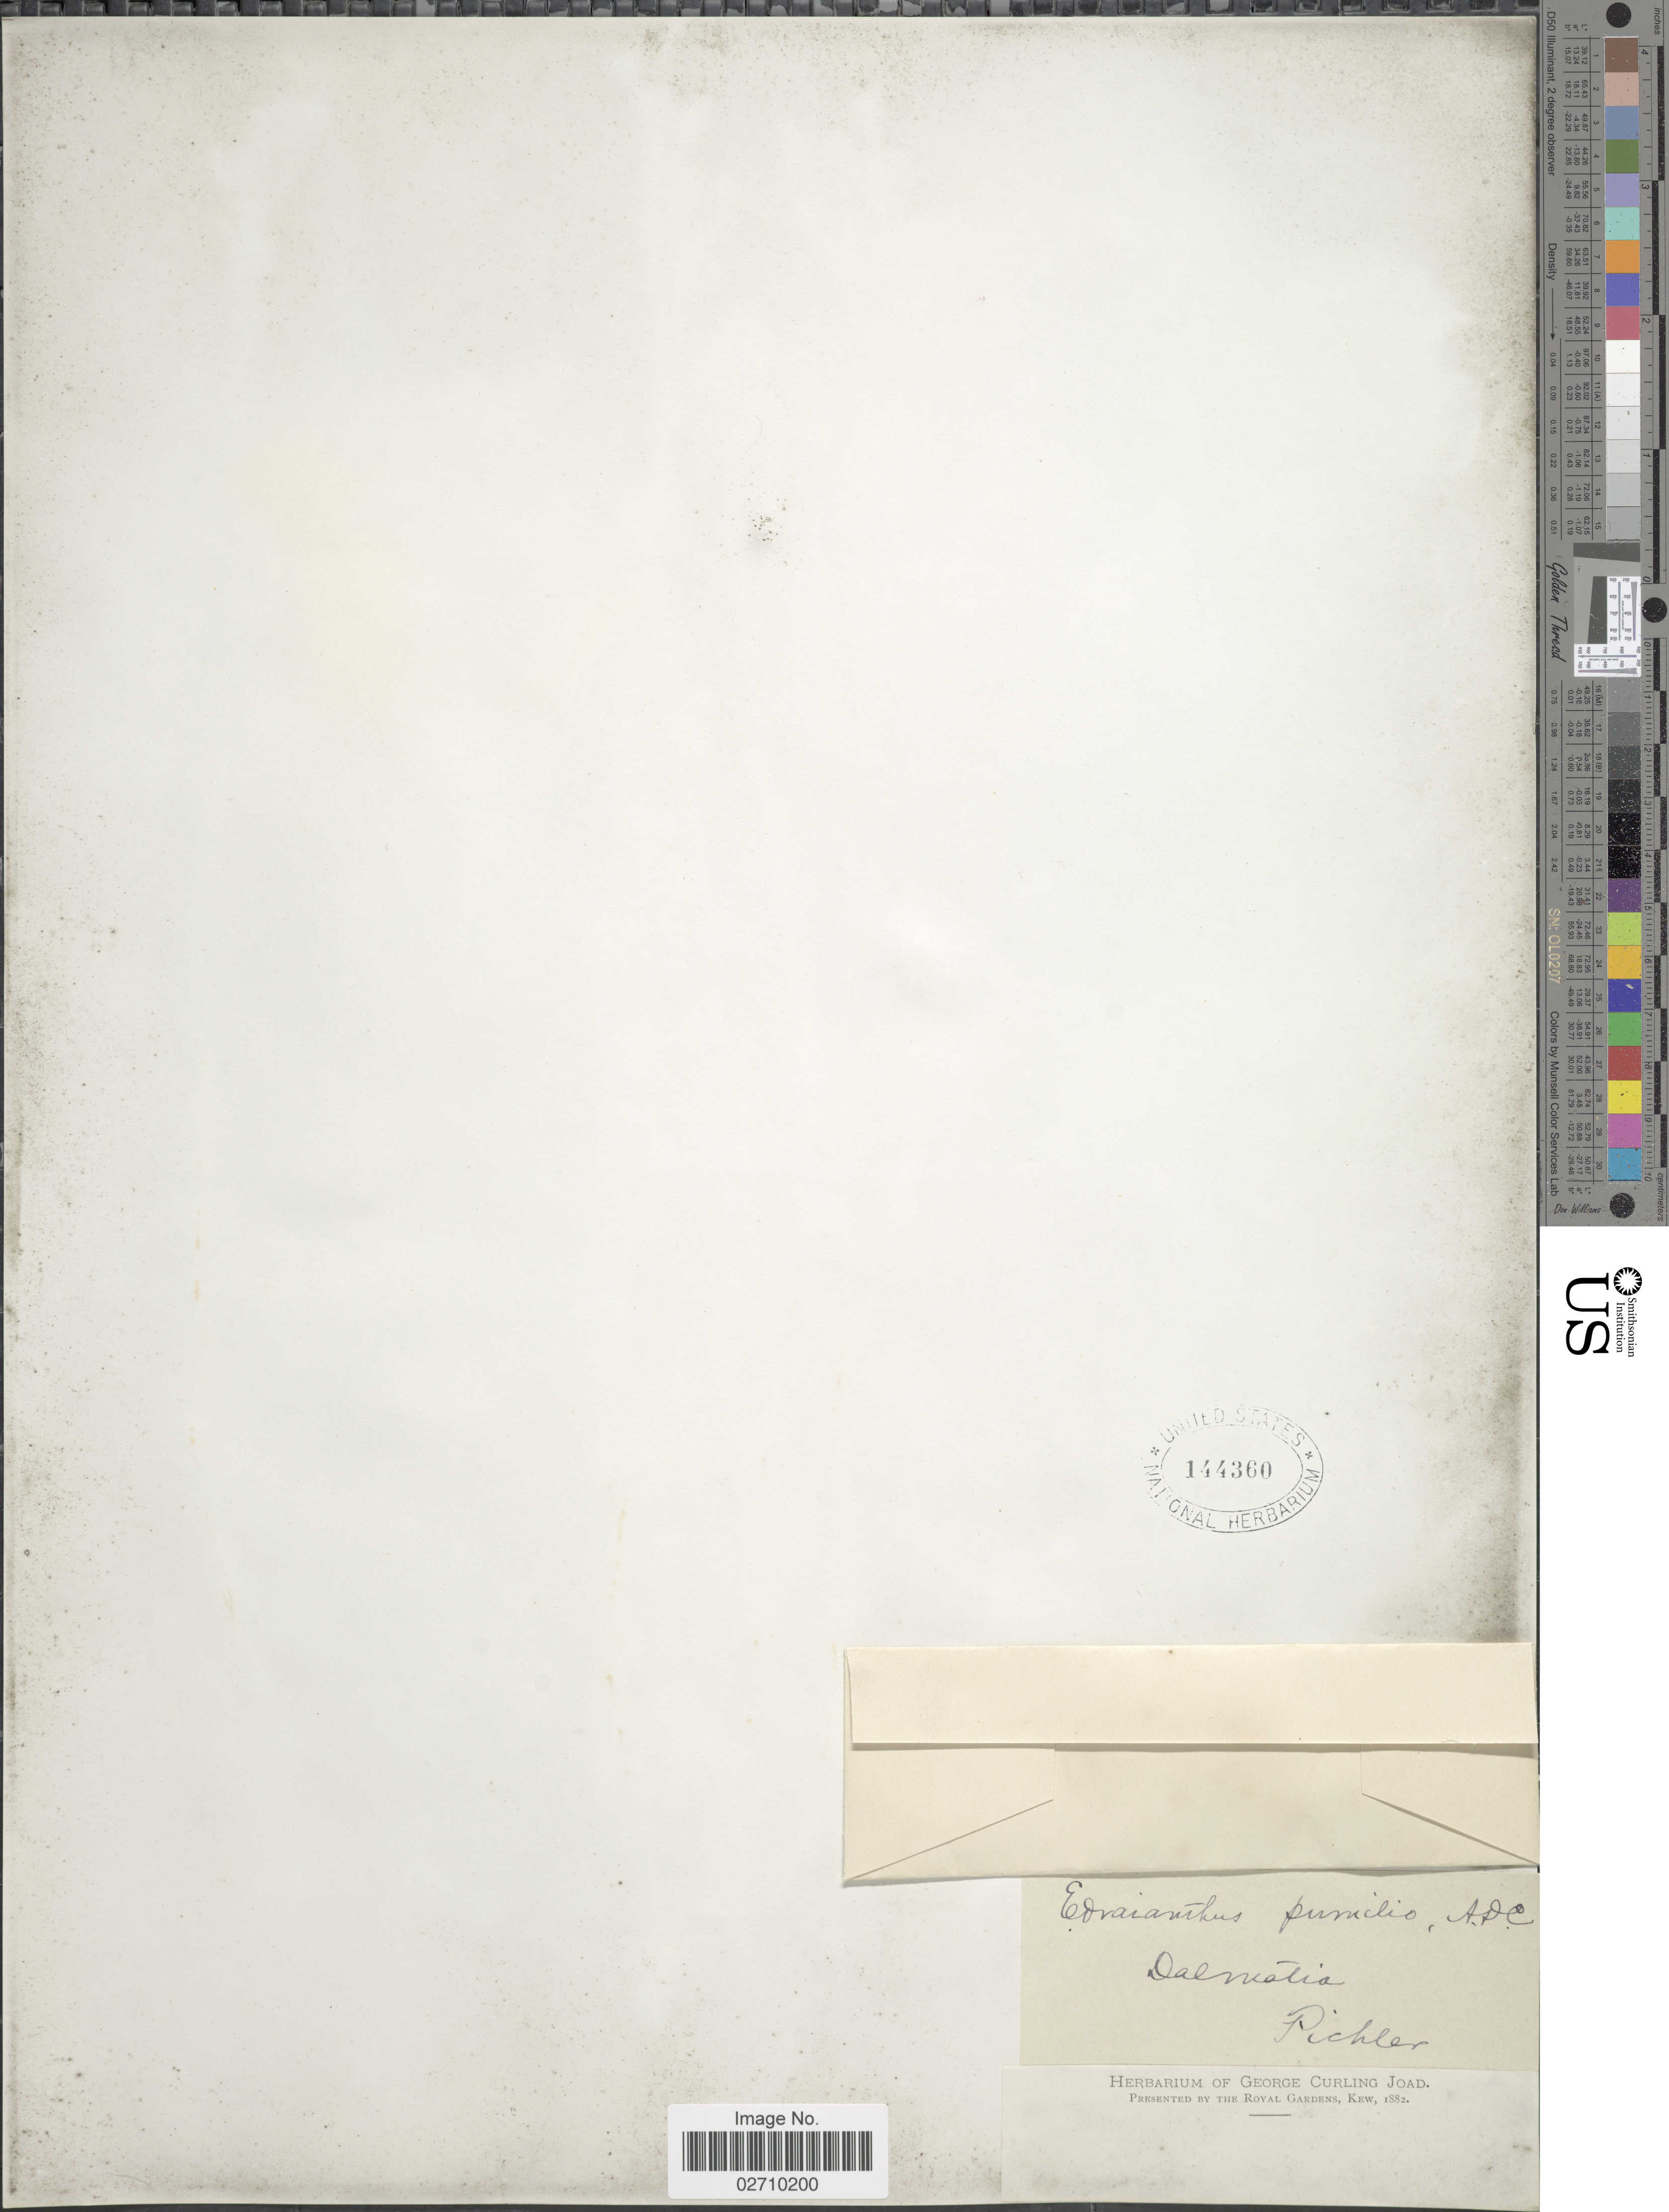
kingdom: Plantae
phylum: Tracheophyta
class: Magnoliopsida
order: Asterales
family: Campanulaceae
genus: Wahlenbergia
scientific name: Wahlenbergia pumilio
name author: (Port. ex Roem. & Schult.) A. DC.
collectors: Pichler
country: Croatia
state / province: Split-Dalmatia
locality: Dalmatia.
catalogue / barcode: US 144360